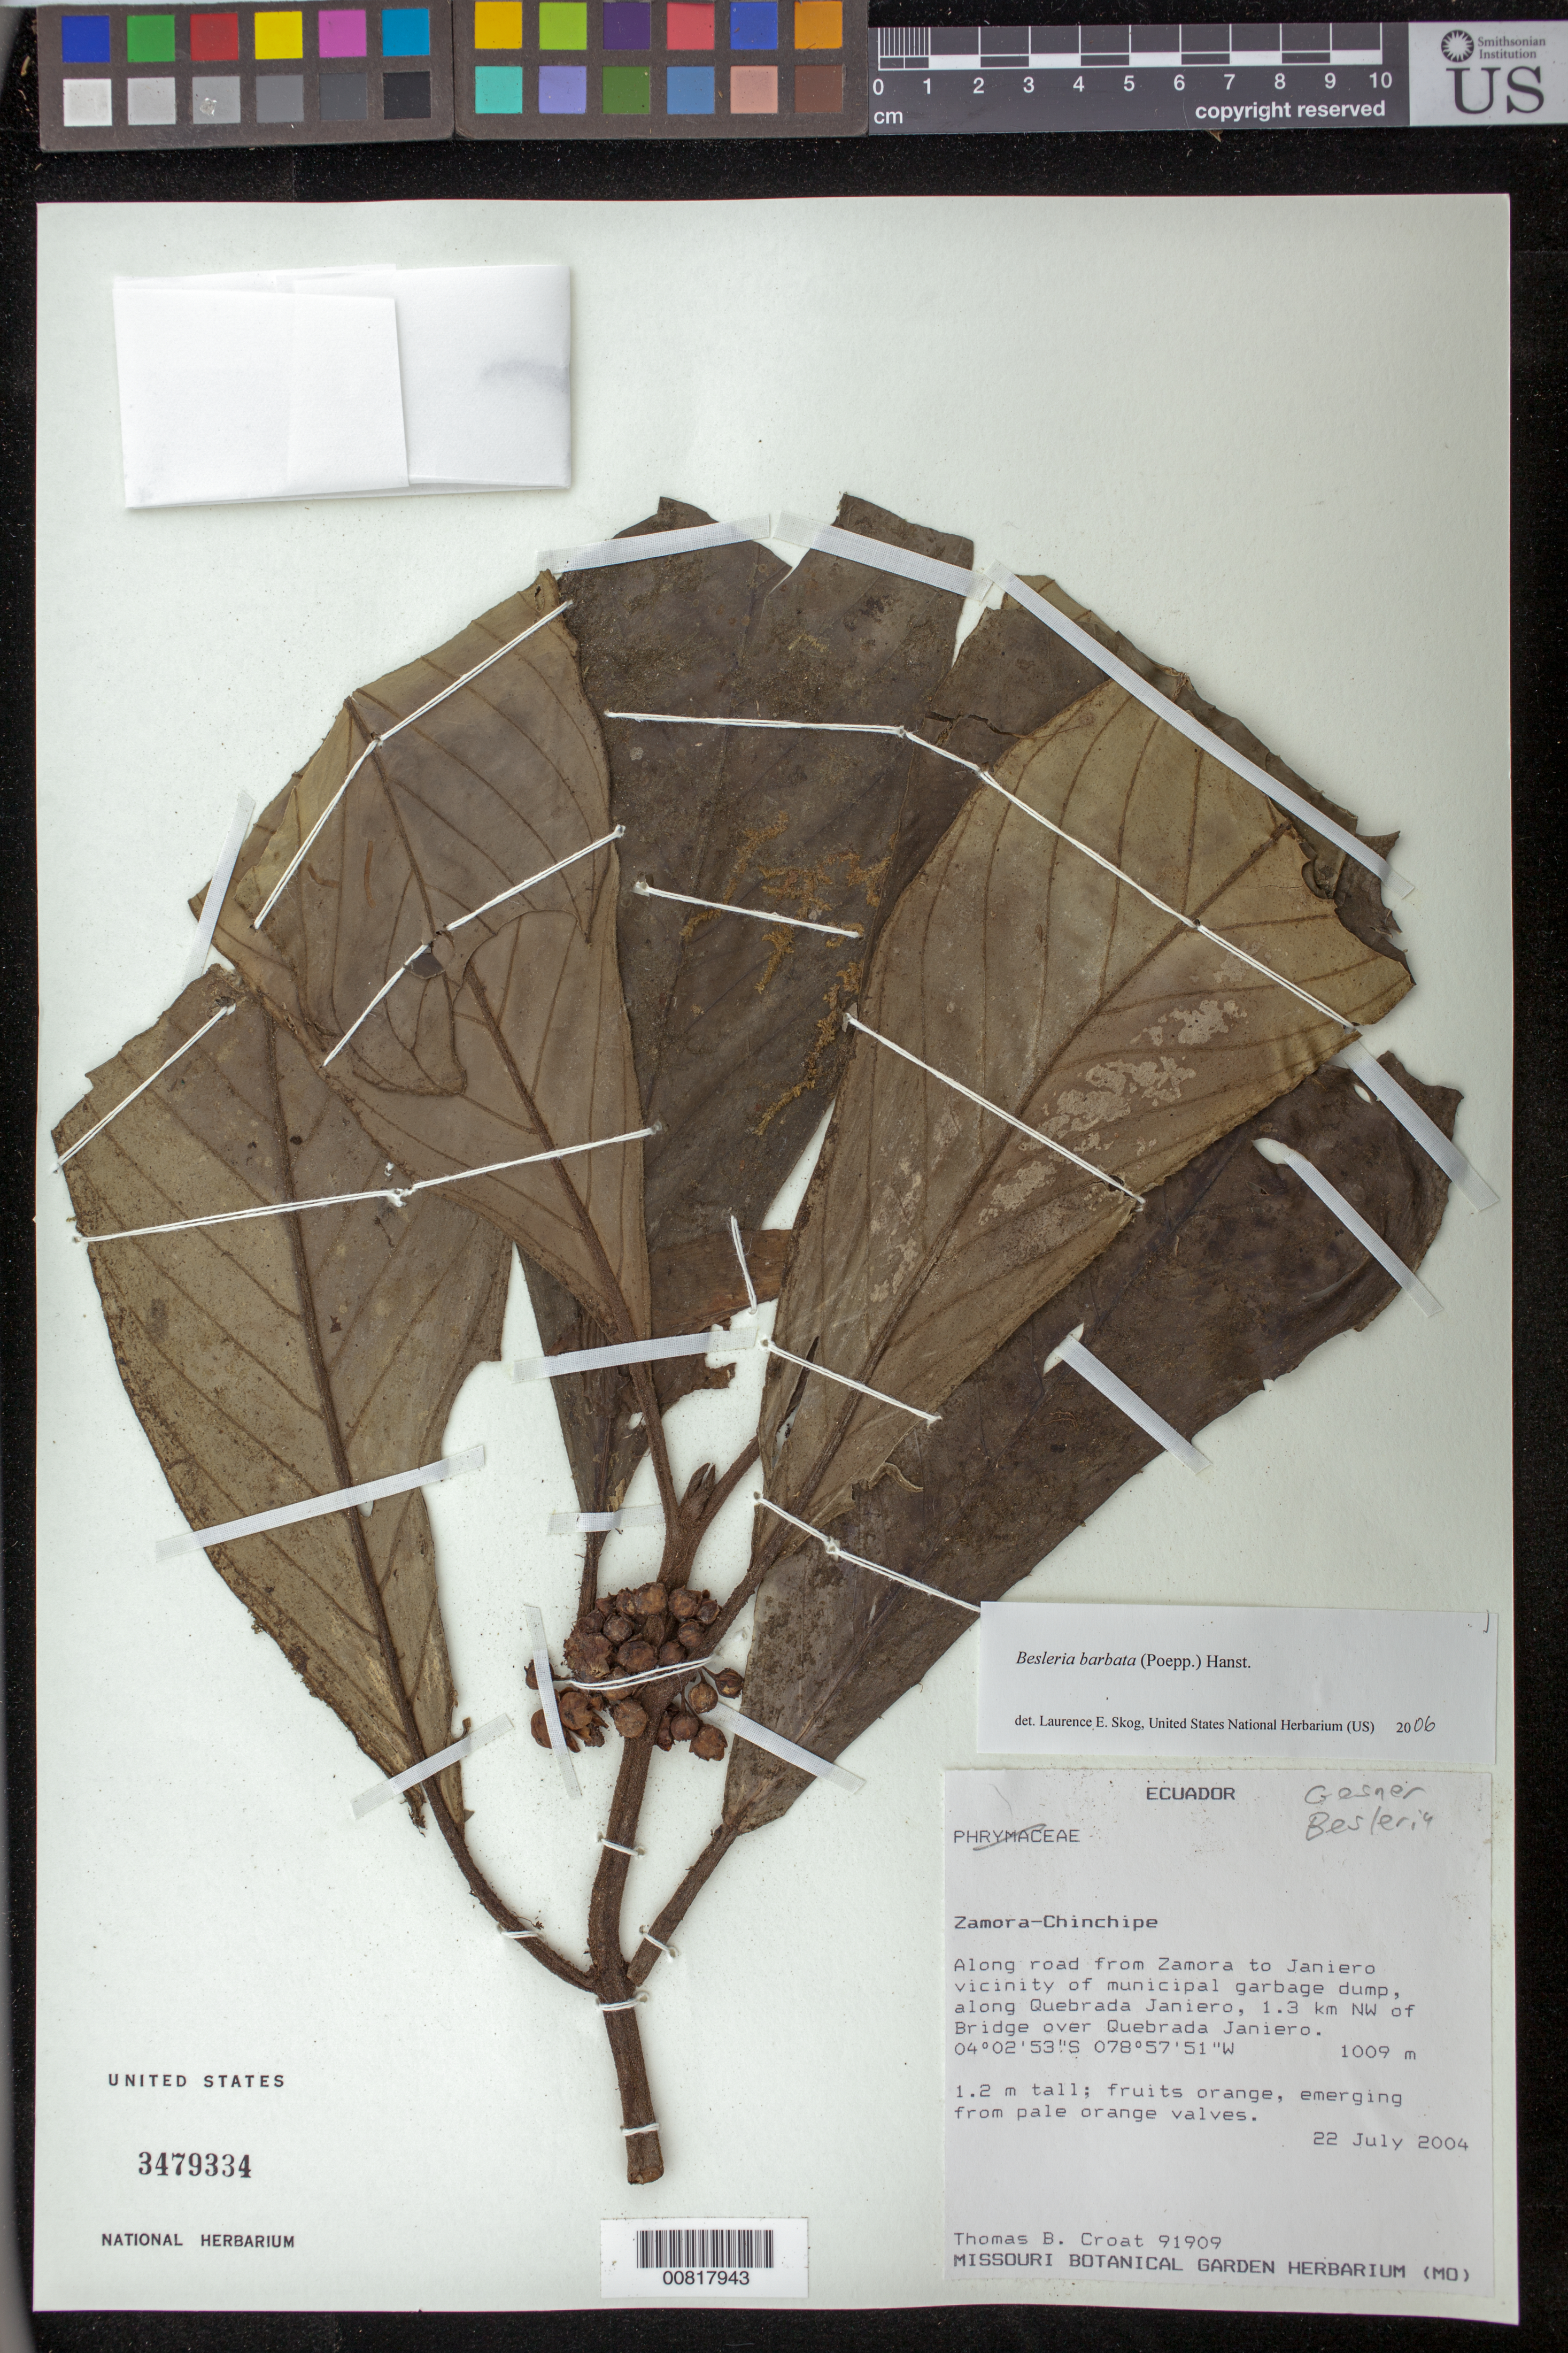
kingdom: Plantae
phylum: Tracheophyta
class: Magnoliopsida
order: Lamiales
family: Gesneriaceae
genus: Besleria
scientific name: Besleria barbata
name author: (Poepp.) Hanst.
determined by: Skog, Laurence E.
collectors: T. B. Croat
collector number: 91909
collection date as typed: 22 Jul 2004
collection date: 2004-07-22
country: Ecuador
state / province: Zamora-Chinchipe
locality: Along road from Zamora to Janiero vicinity of municipal garbage dump, along Quebrada Janiero, 1.3 km NW of Bridge over Quebrada Janiero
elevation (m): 1009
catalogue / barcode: US 3479334